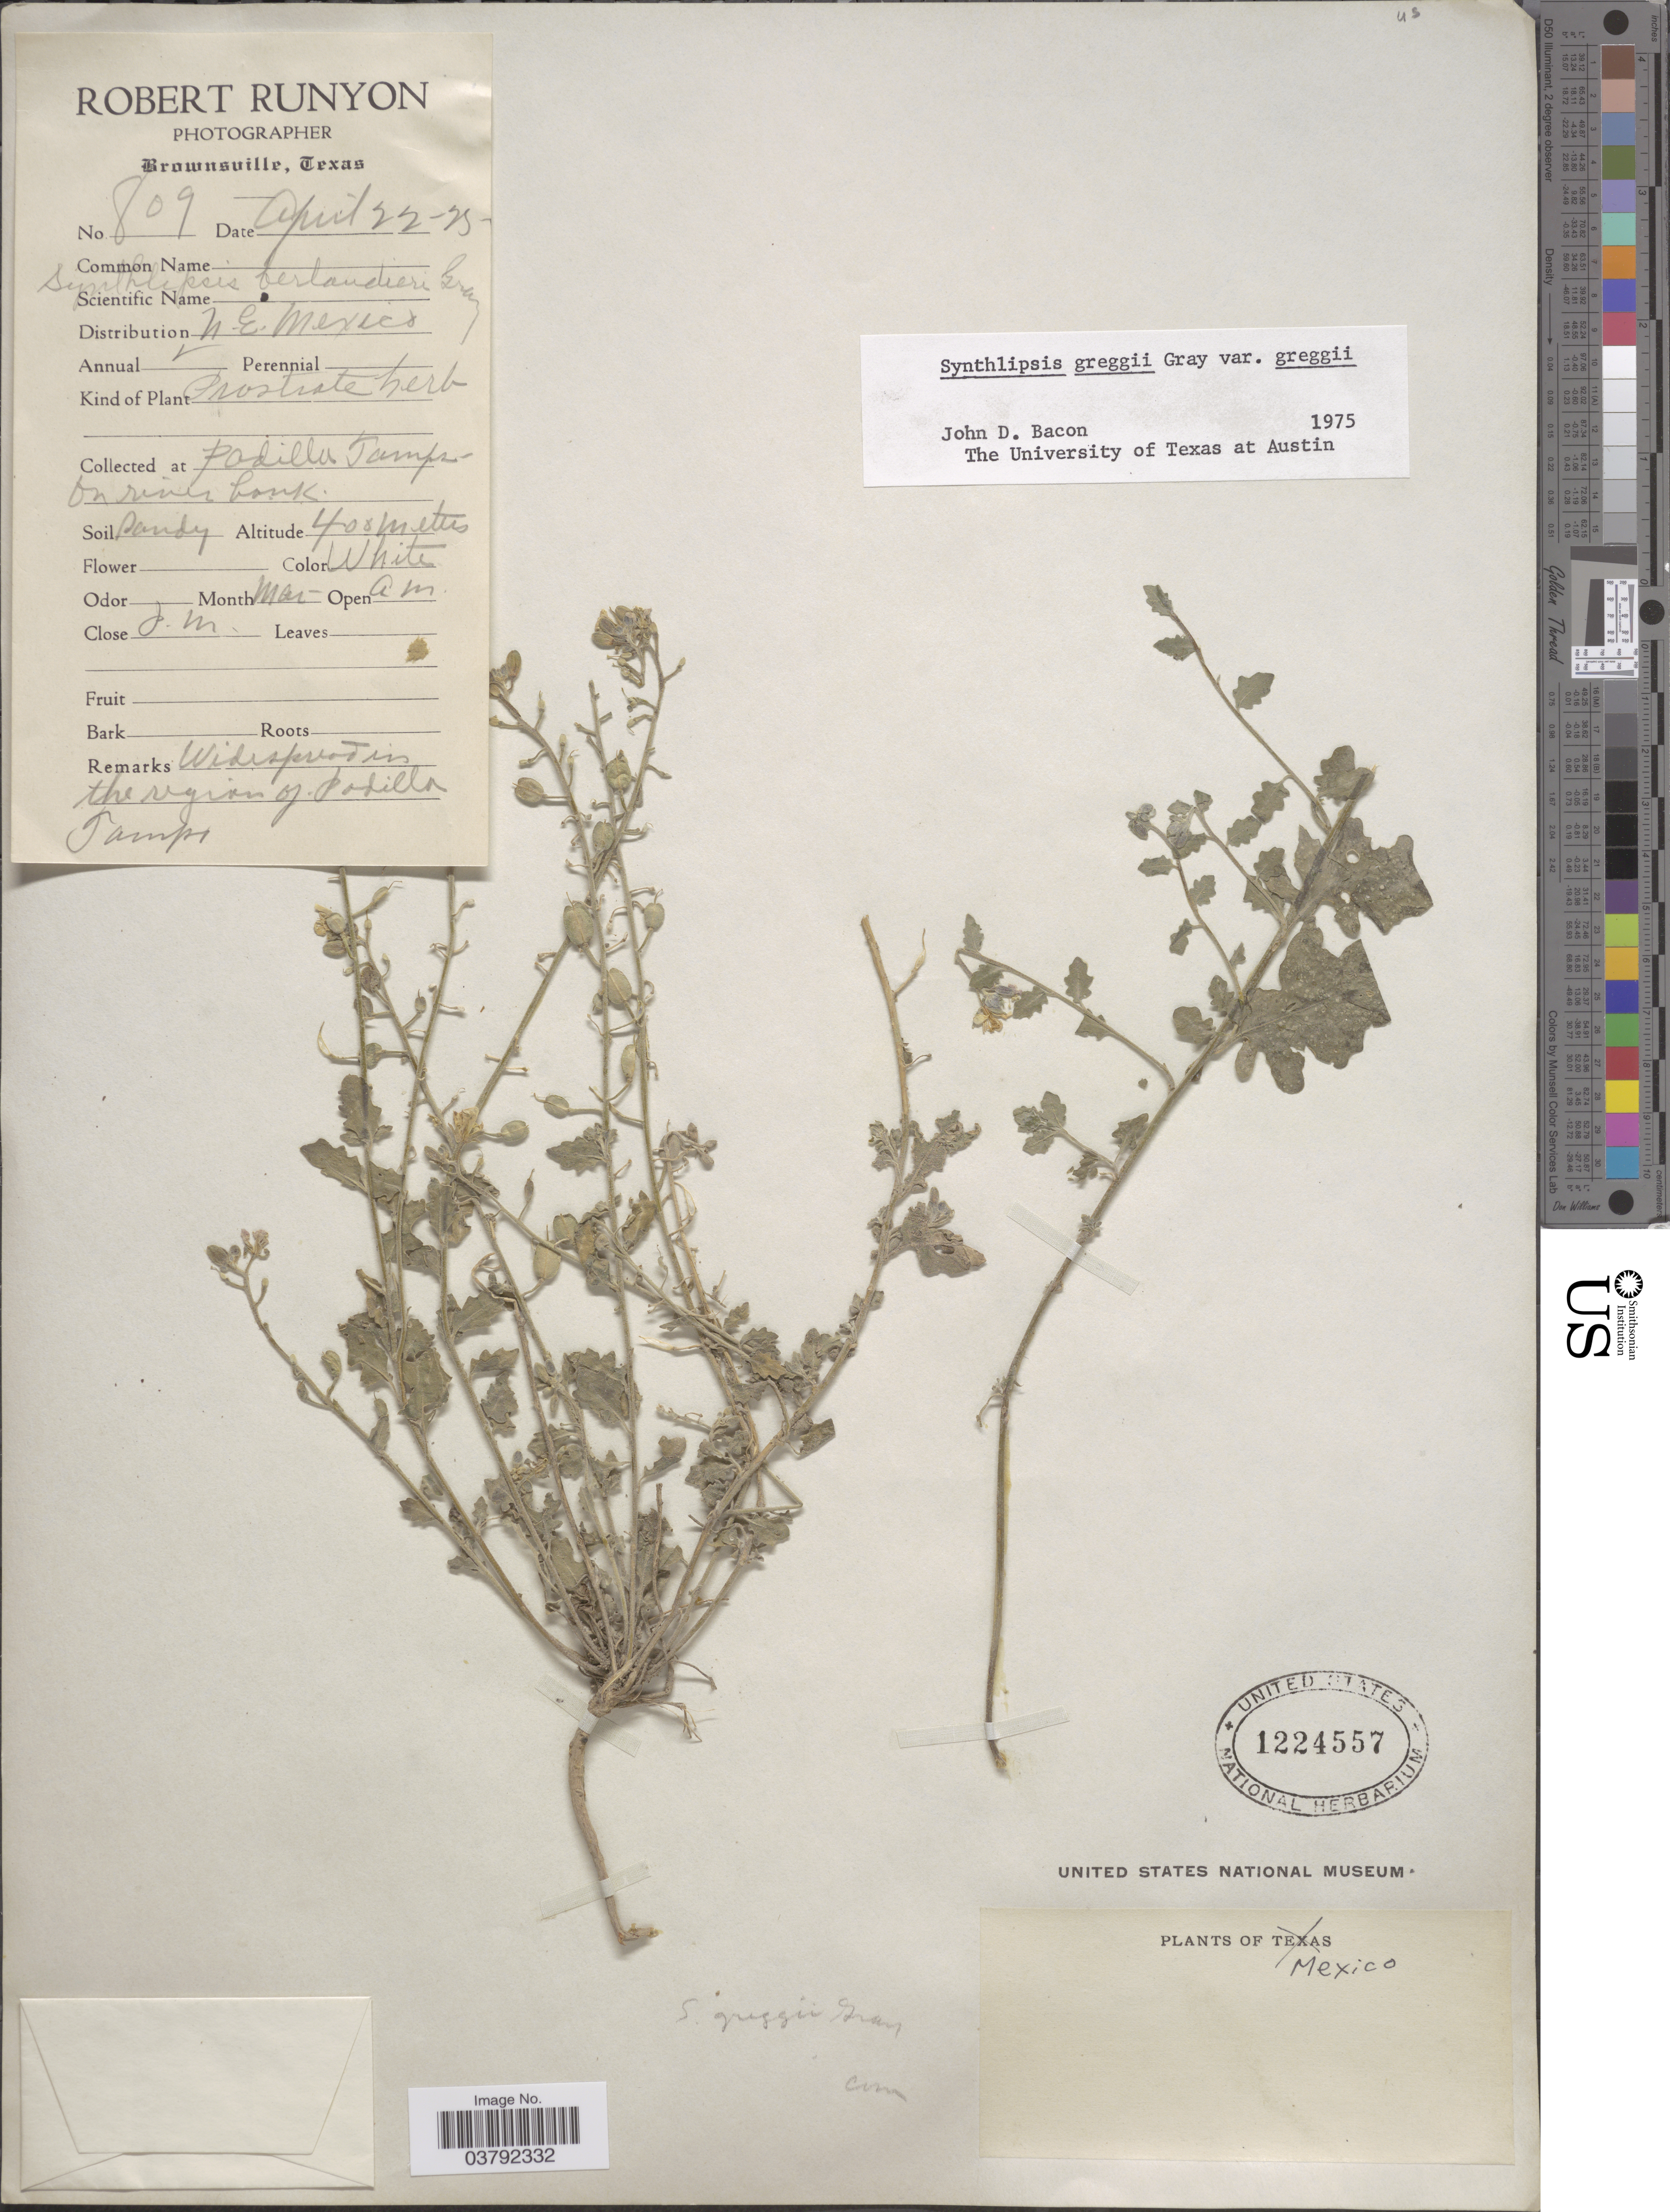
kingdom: Plantae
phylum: Tracheophyta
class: Magnoliopsida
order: Brassicales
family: Brassicaceae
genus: Synthlipsis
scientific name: Synthlipsis greggii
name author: A. Gray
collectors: R. Runyon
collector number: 809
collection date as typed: Transcribed d/m/y: 22/4/25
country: Mexico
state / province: Tamaulipas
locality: Padilla Tamps on river bank.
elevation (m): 400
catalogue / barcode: US 1224557